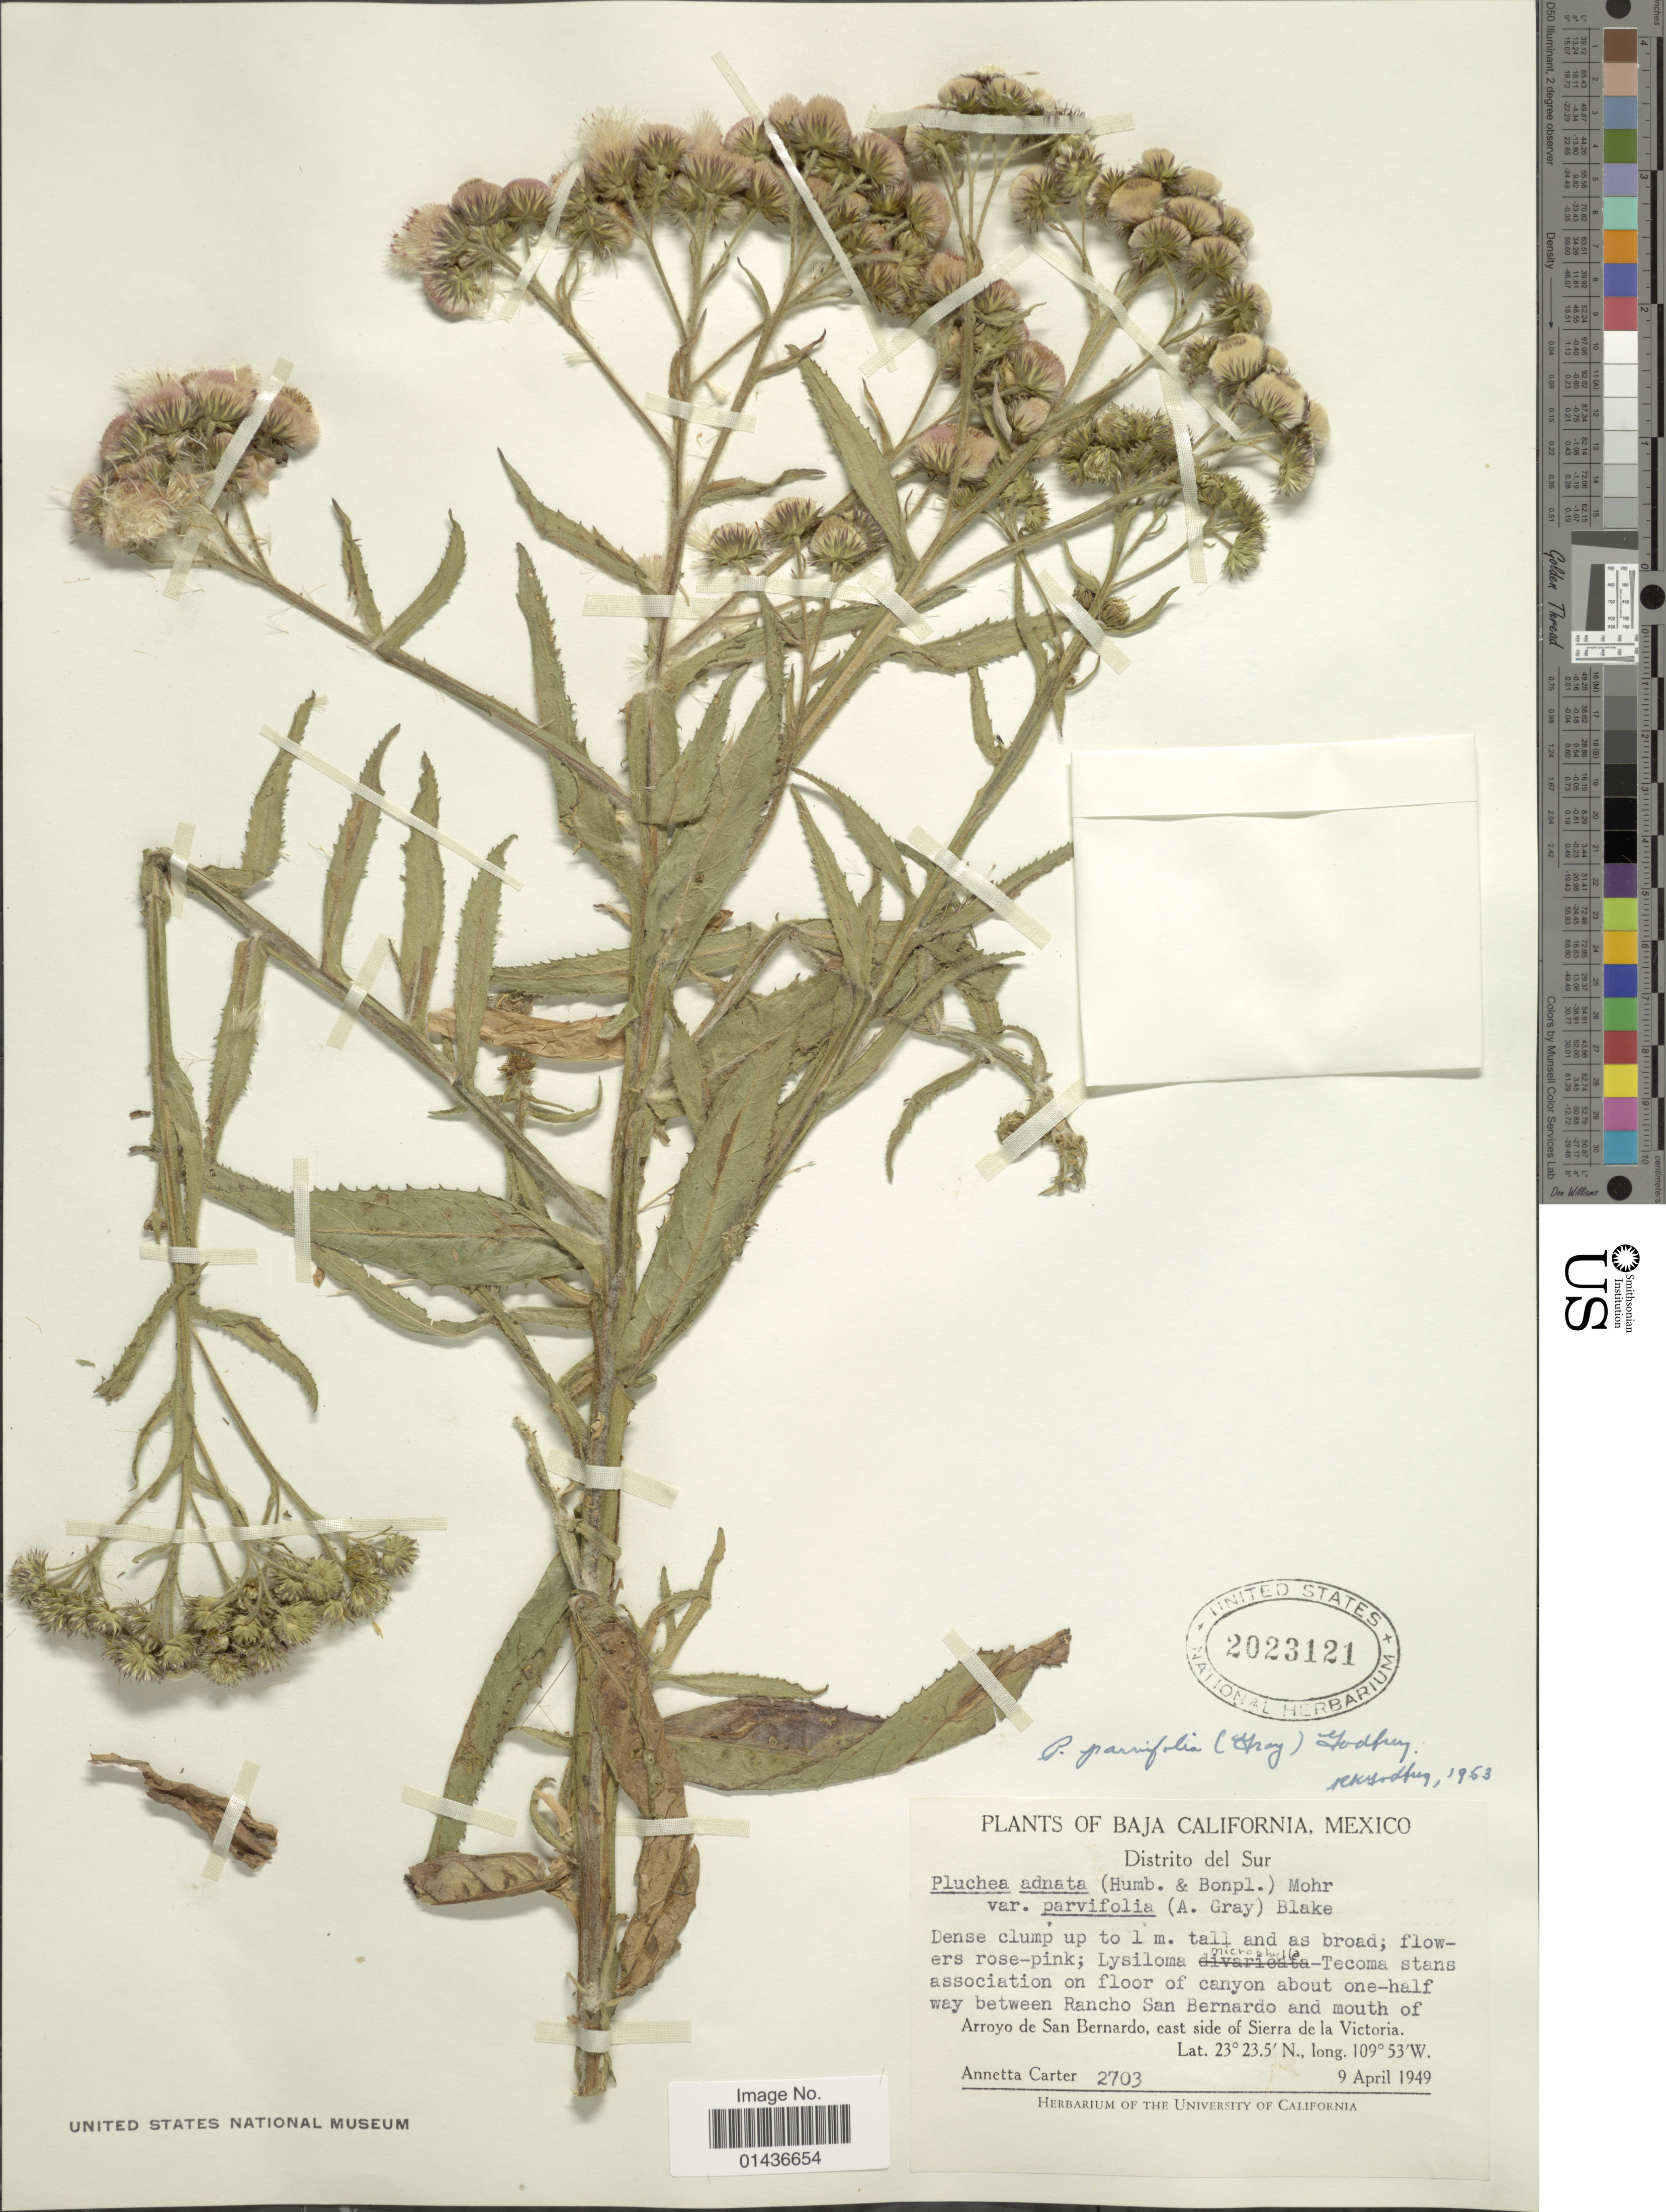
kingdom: Plantae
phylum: Tracheophyta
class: Magnoliopsida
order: Asterales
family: Asteraceae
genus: Pluchea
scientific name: Pluchea parvifolia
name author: (A. Gray) R.K. Godfrey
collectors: A. M. Carter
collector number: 2703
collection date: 1949-04-09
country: Mexico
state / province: Baja California Sur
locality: Distrito del Sur, canyon about one-half way between Rancho San Bernardo and mouth of Arroyo de San Bernardo, east side of Sierra de la Victoria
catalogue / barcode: US 2023121